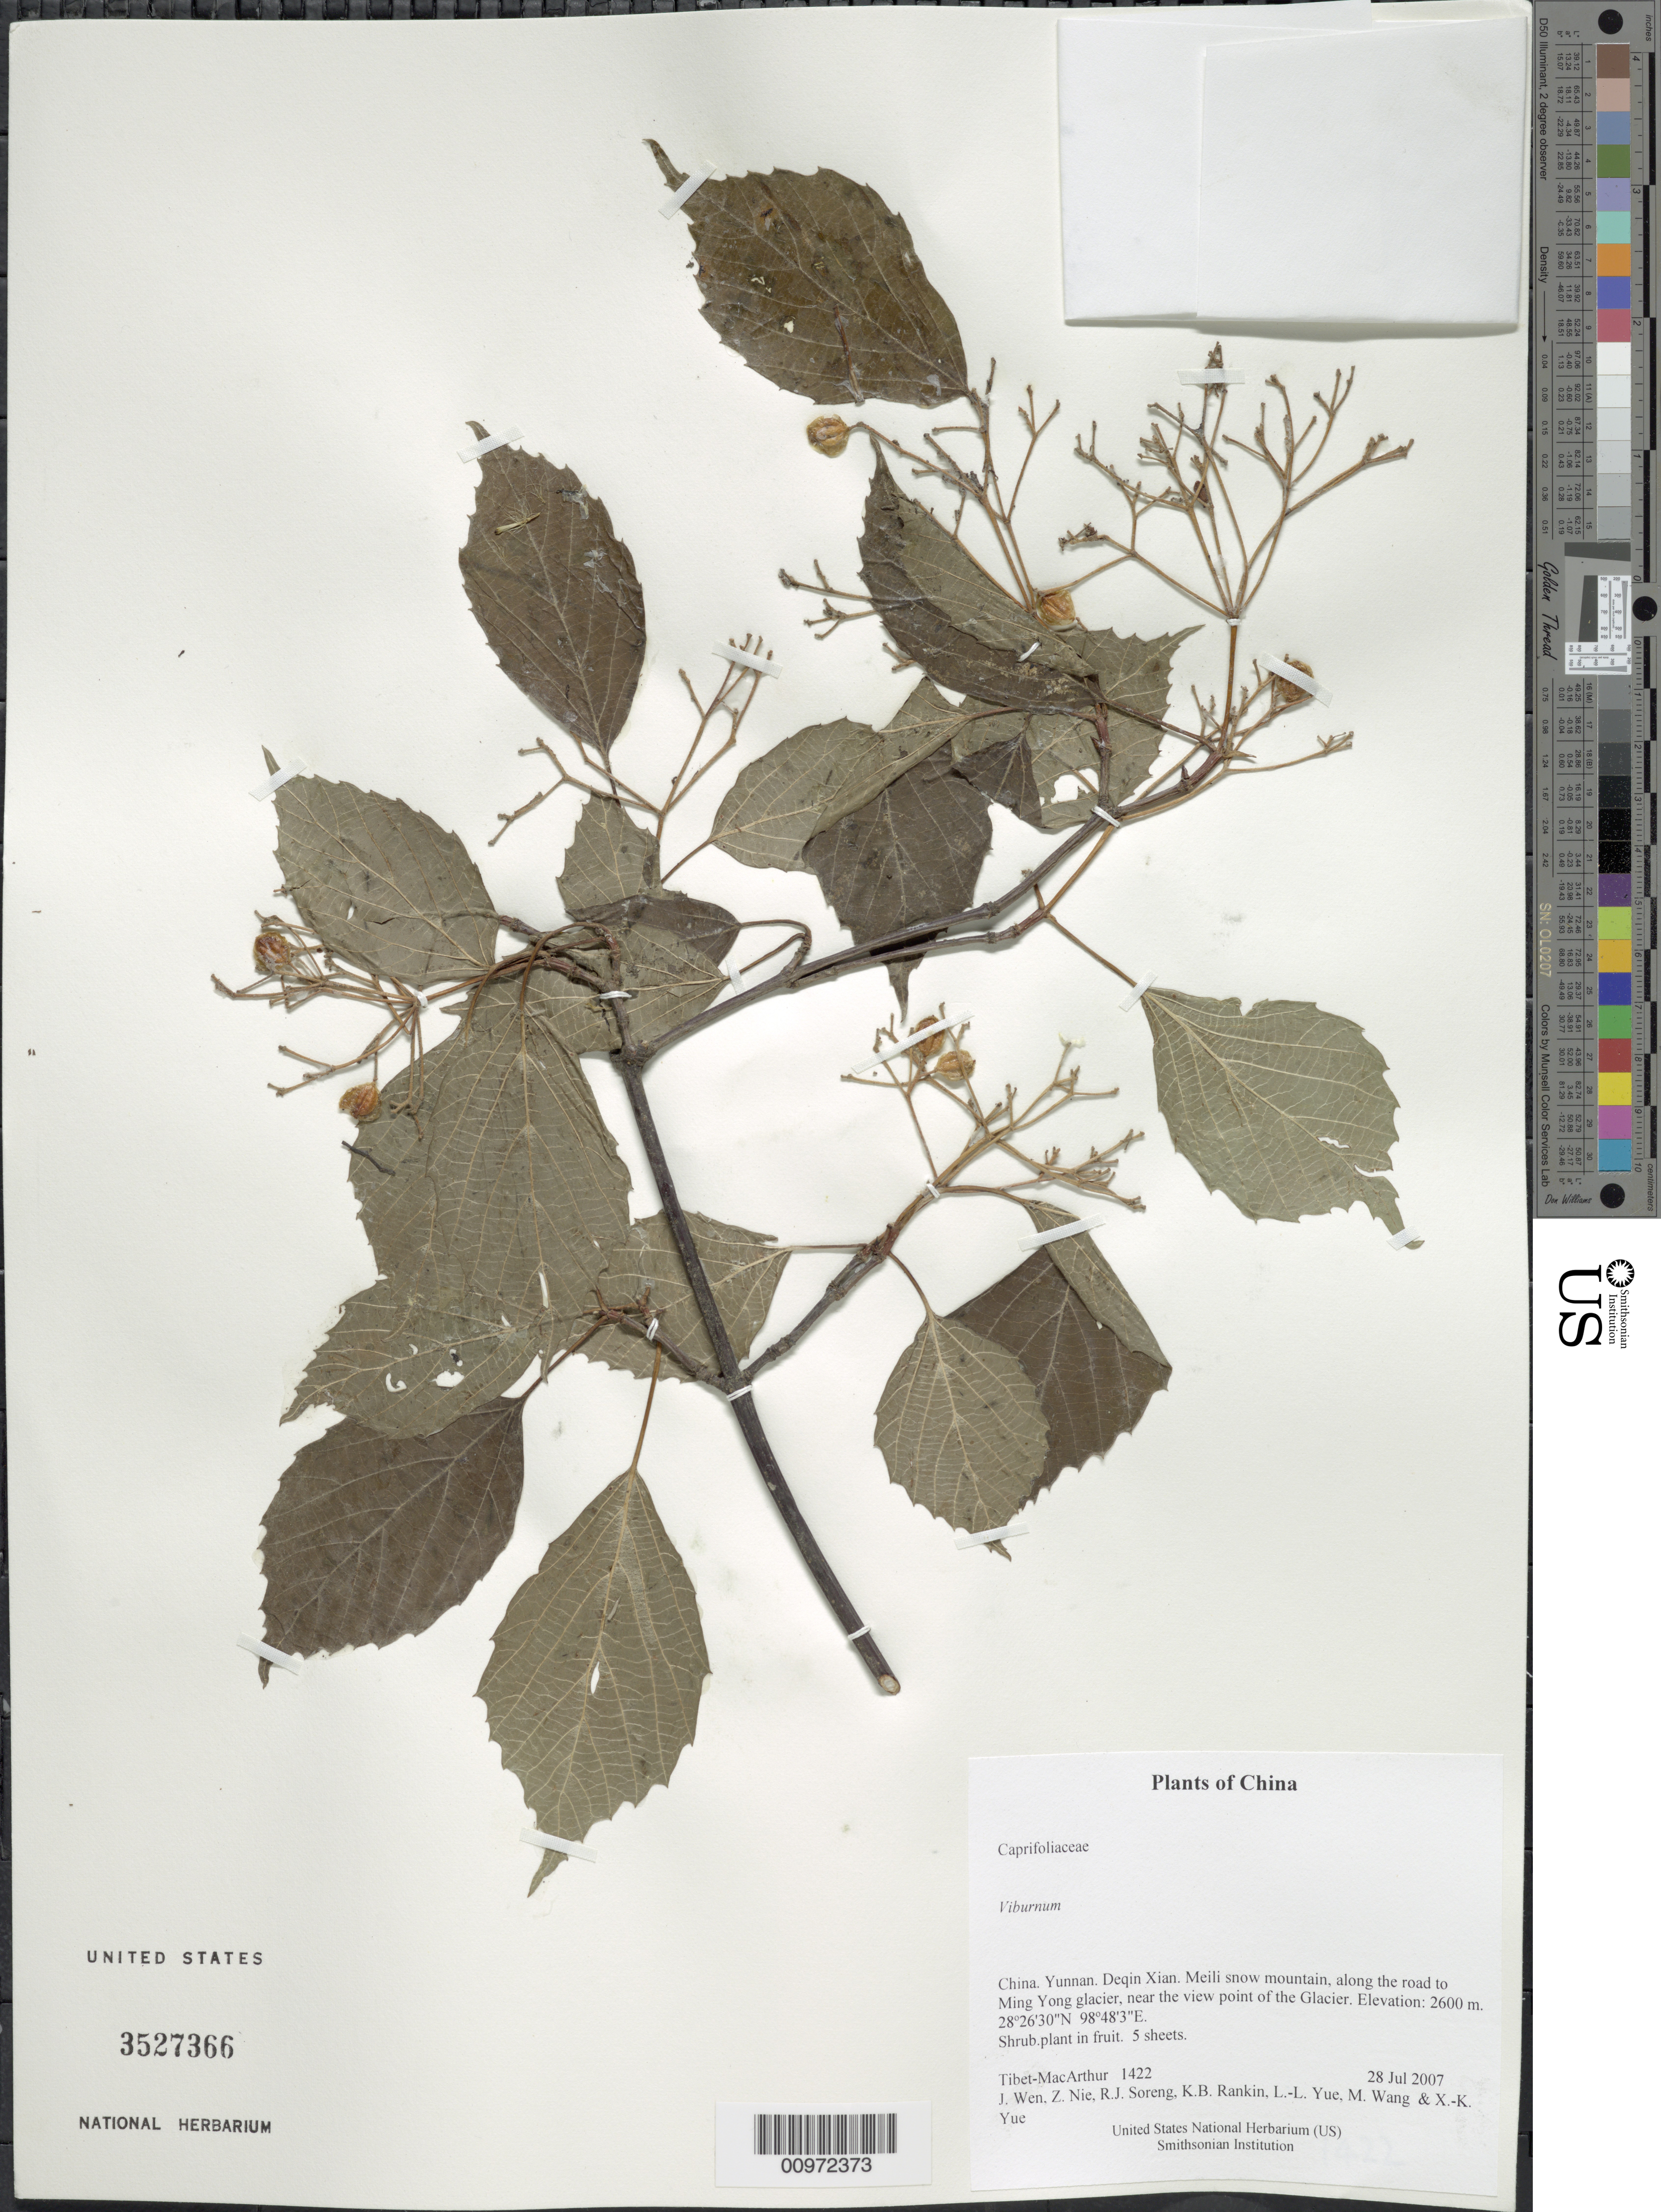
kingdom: Plantae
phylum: Tracheophyta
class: Magnoliopsida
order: Dipsacales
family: Viburnaceae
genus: Viburnum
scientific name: Viburnum sp.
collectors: Tibet-MacArthur, J. Wen, Z. Nie, R. J. Soreng, K. Rankin, L. Yue, M. Wang & X. Yue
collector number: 1422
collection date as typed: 28 Jul 2007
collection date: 2007-07-28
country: China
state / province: Yunnan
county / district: Deqin Xian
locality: Meili snow mountain, along the road to Ming Yong glacier, near the view point of the Glacier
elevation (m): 2600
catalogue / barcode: US 3527366